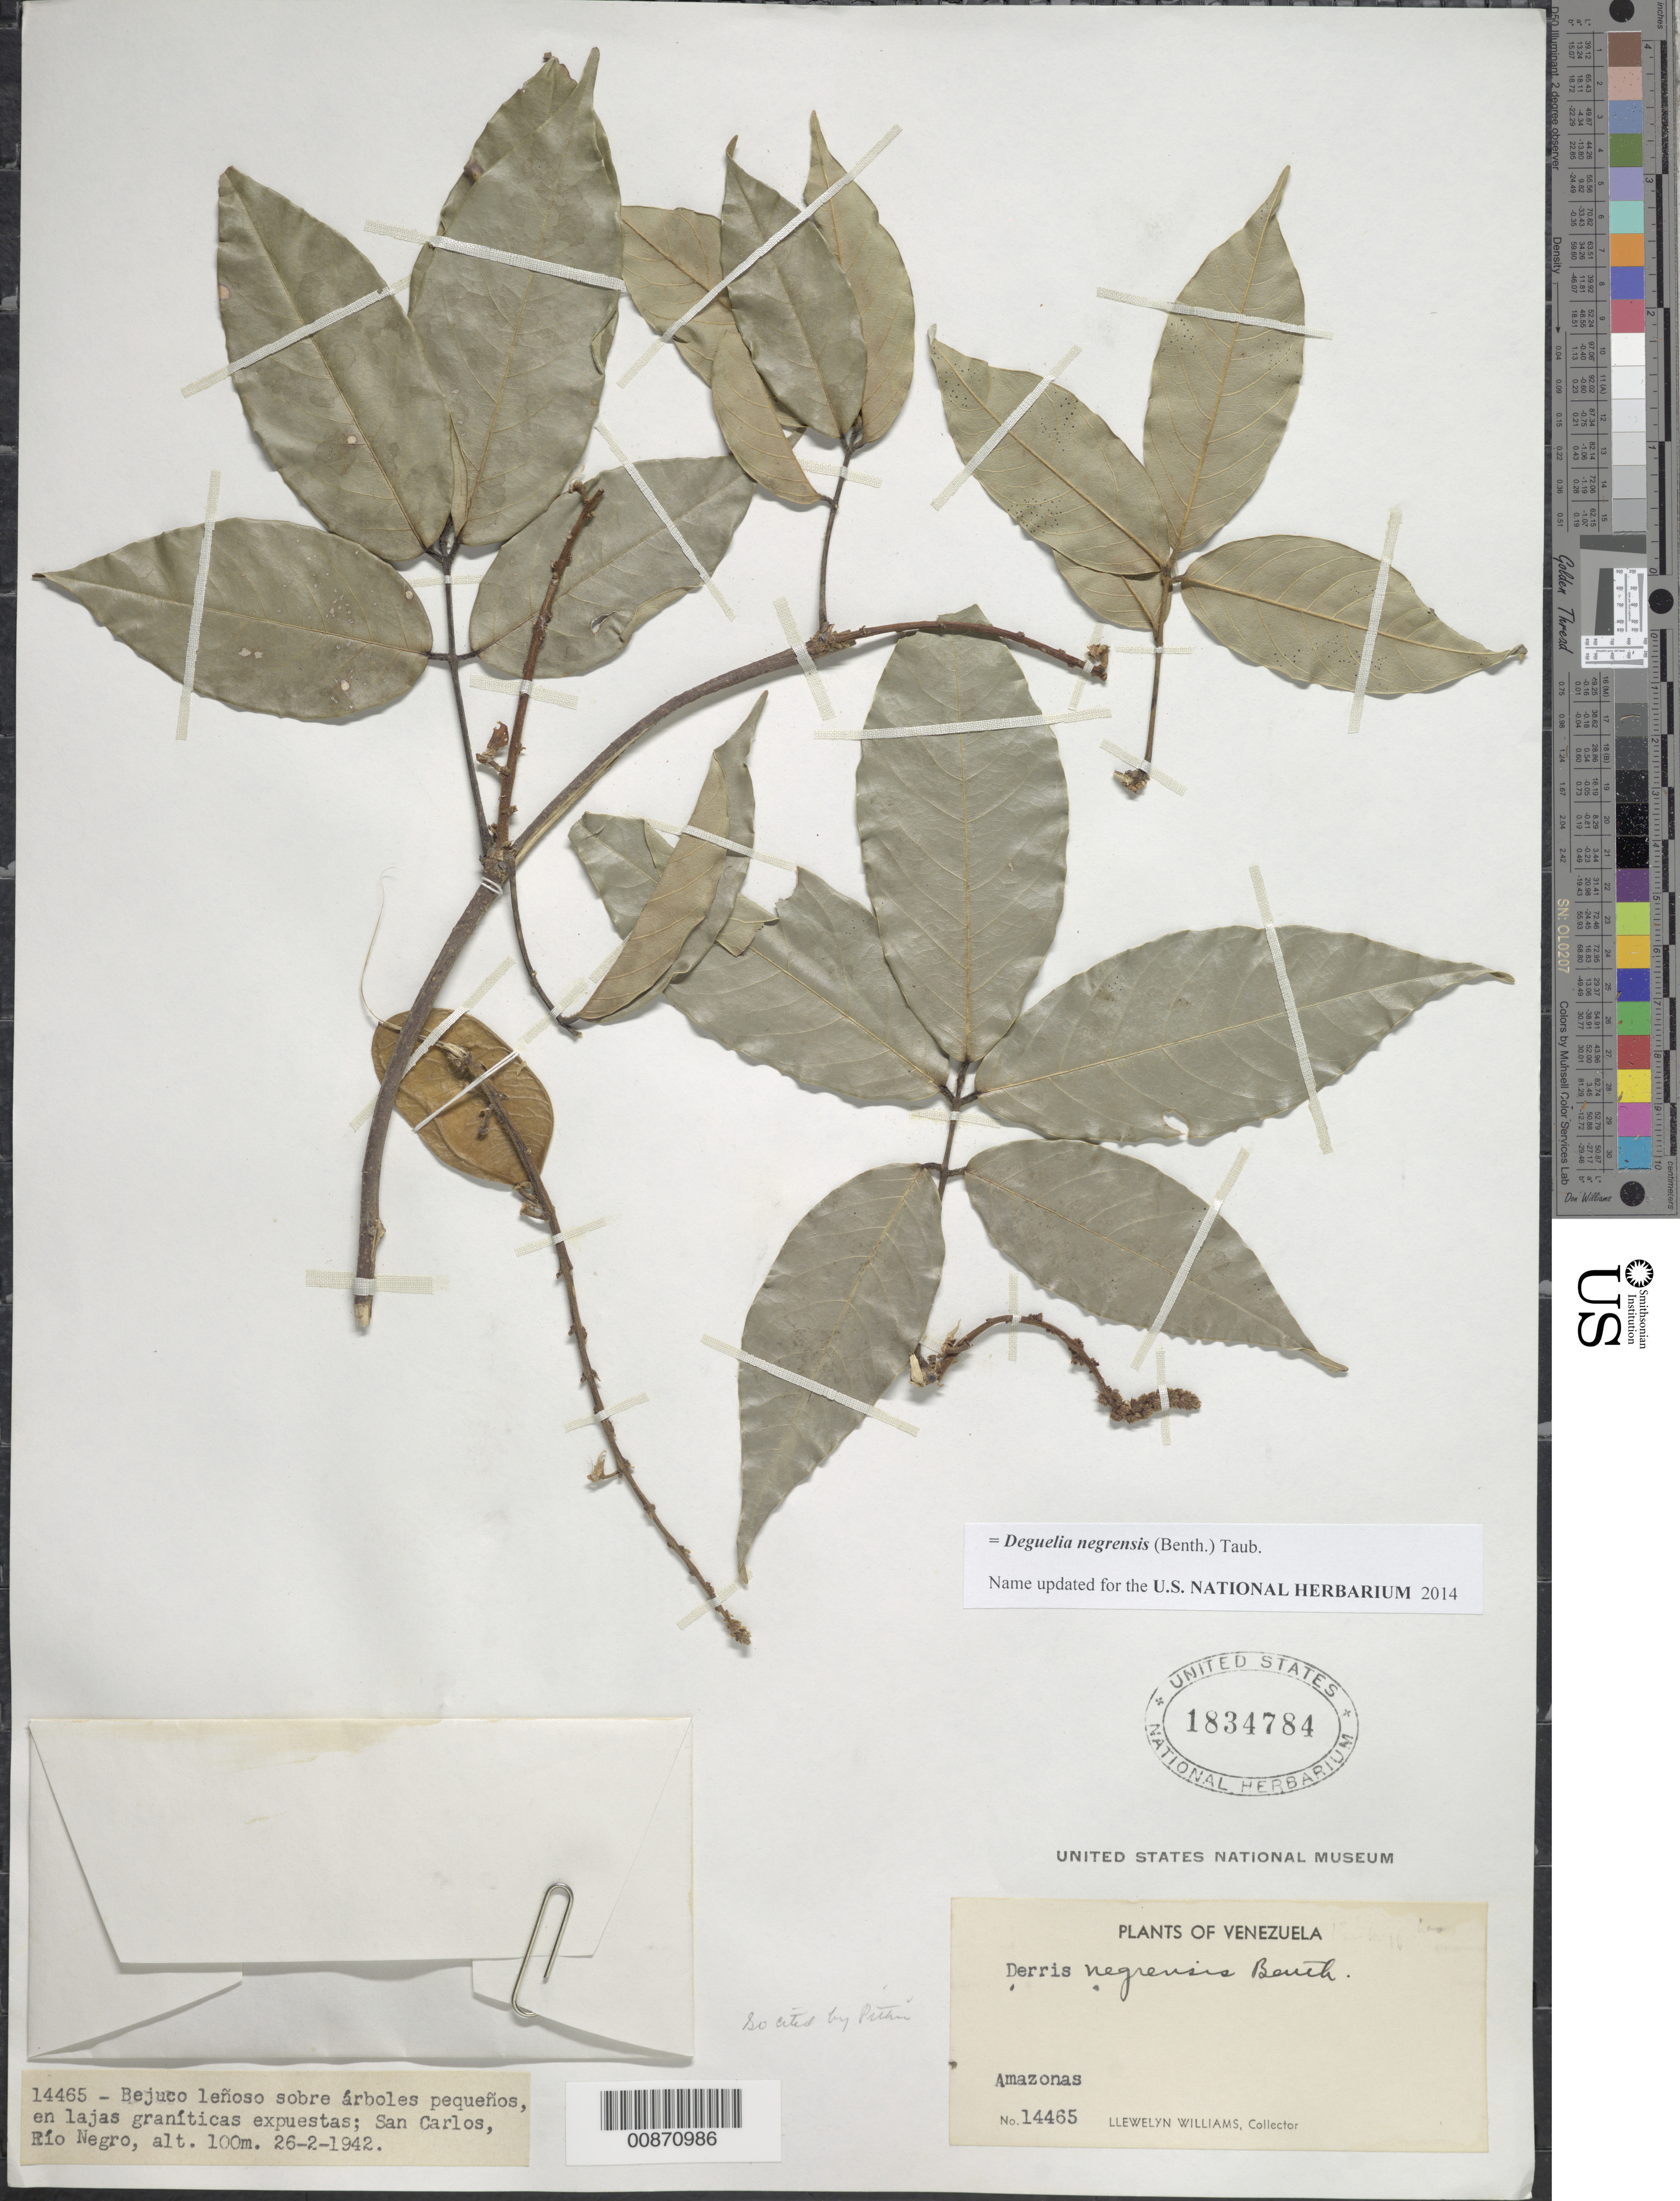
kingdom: Plantae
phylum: Tracheophyta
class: Magnoliopsida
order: Fabales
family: Fabaceae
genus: Deguelia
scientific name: Deguelia negrensis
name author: (Benth.) Taub.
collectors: Ll. Williams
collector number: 14465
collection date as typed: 26-Feb-42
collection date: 1942-02-26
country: Venezuela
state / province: Amazonas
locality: San Carlos de Río Negro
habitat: Sobre arboles pequenos, en lajas graníticas expuestas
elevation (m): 100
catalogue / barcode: US 1834784